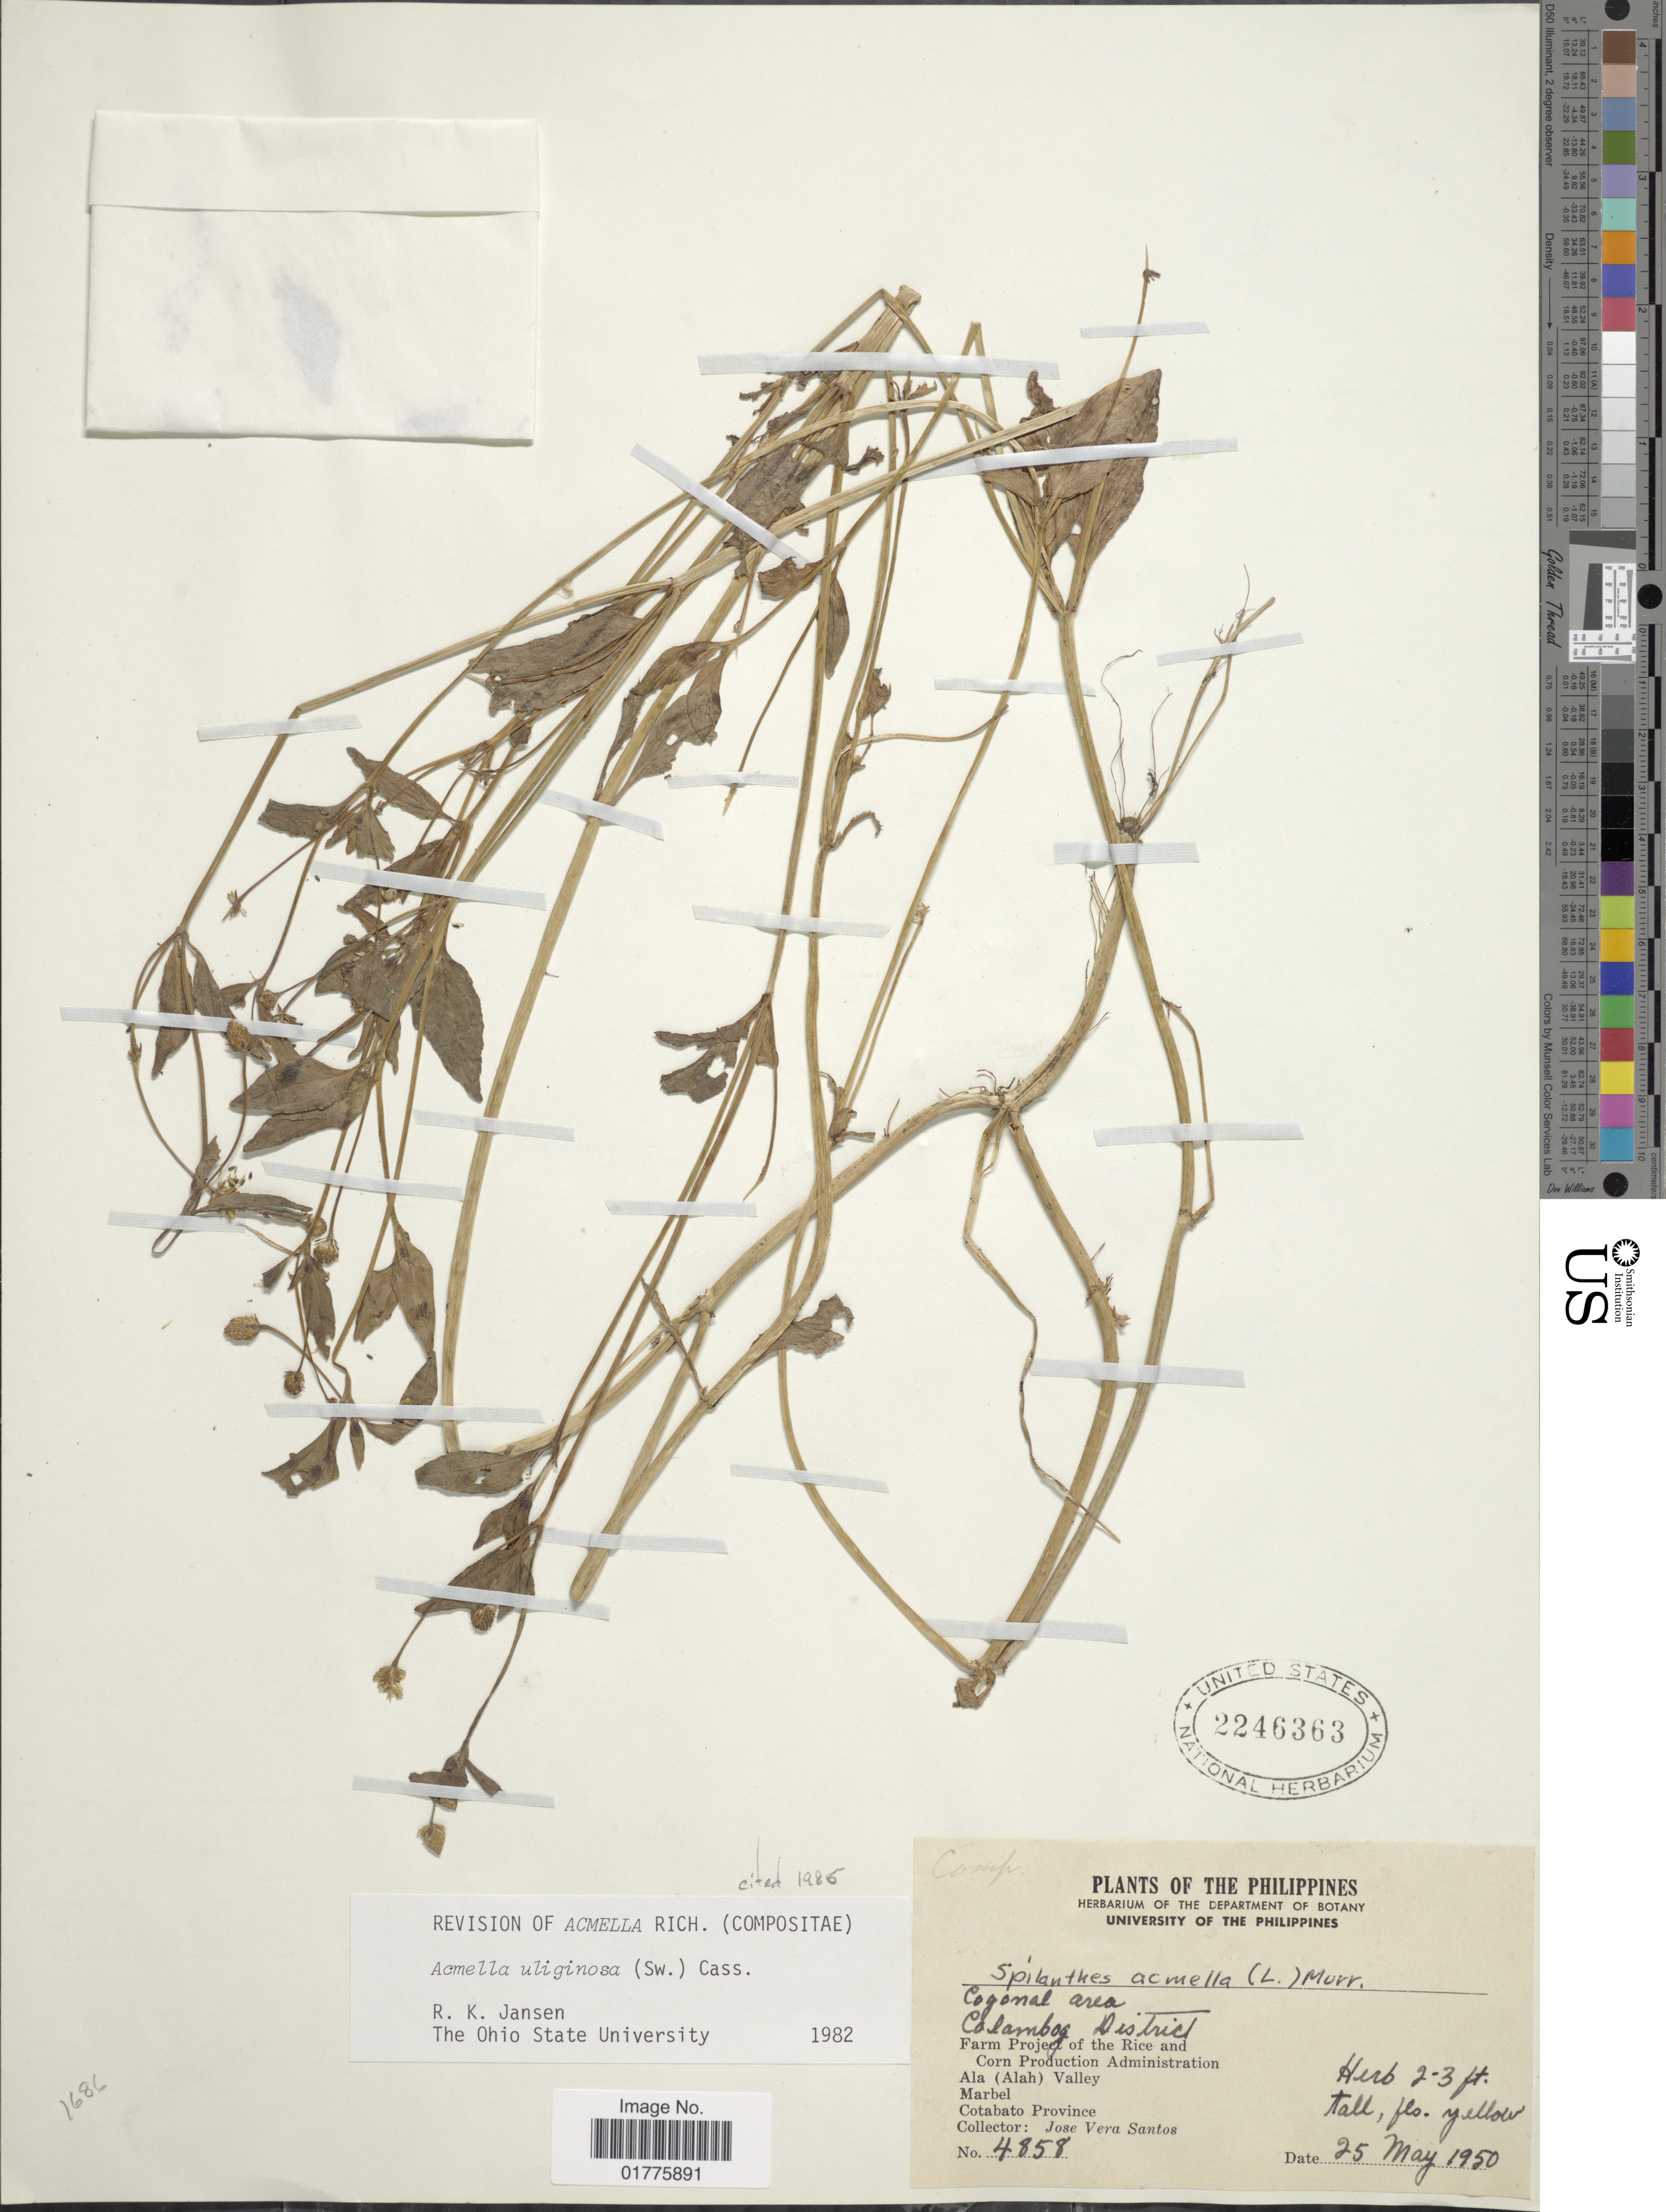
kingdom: Plantae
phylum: Tracheophyta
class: Magnoliopsida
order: Asterales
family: Asteraceae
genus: Acmella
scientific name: Acmella uliginosa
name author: (Sw.) Cass.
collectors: J. V. Santos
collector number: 4858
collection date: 1950-05-25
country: Philippines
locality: Cogonal area, Colambog District, Farm Projeect of the Rice and Corn Production Administration, Ala (Alah) Valley, Marbel, Cotabato Province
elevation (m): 1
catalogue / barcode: US 2246363